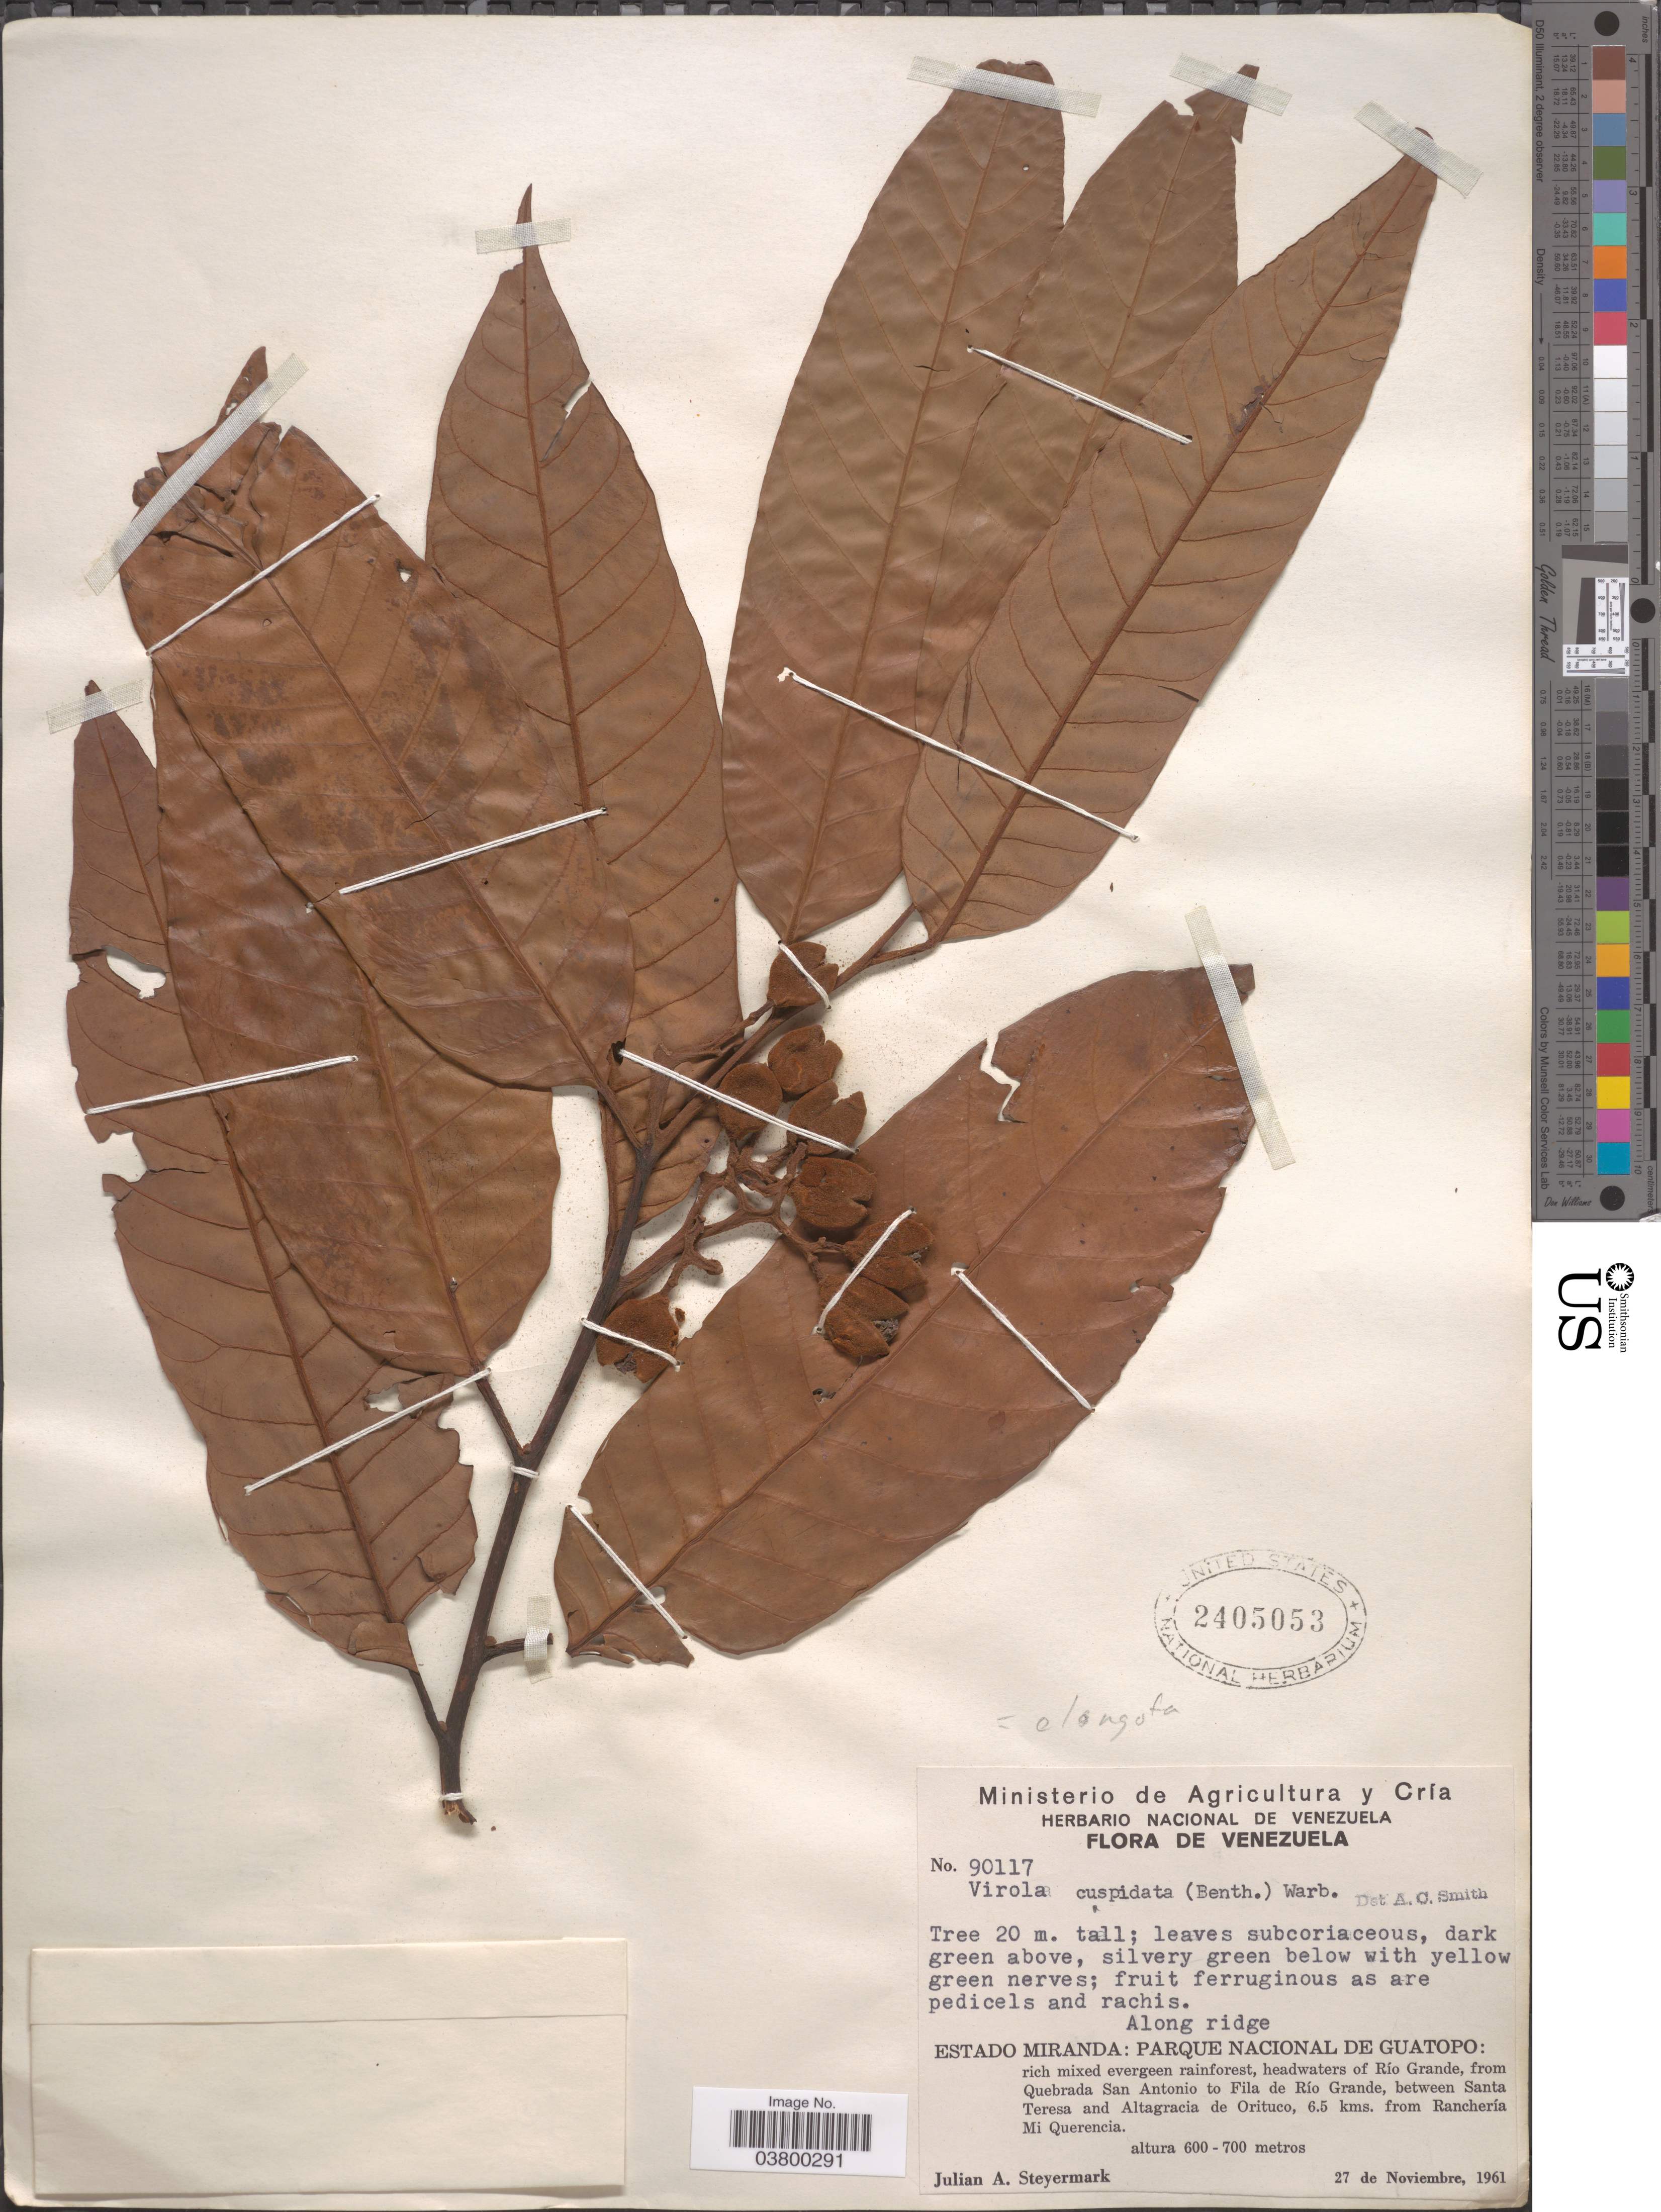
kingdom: Plantae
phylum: Tracheophyta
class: Magnoliopsida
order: Magnoliales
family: Myristicaceae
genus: Virola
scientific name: Virola elongata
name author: (Benth.) Warb.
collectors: J. Steyermark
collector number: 90117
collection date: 1961-11-27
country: Venezuela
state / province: Miranda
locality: Along ridge. Parque Nacional de Guatopo: headwaters of Río Grande, from Quebrada San Antonio to Fila de Río Grande, between Santa Teresa and Altagracia de Orituco, 6.5 kms. from Ranchería Mi Querencia.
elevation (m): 600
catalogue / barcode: US 2405053